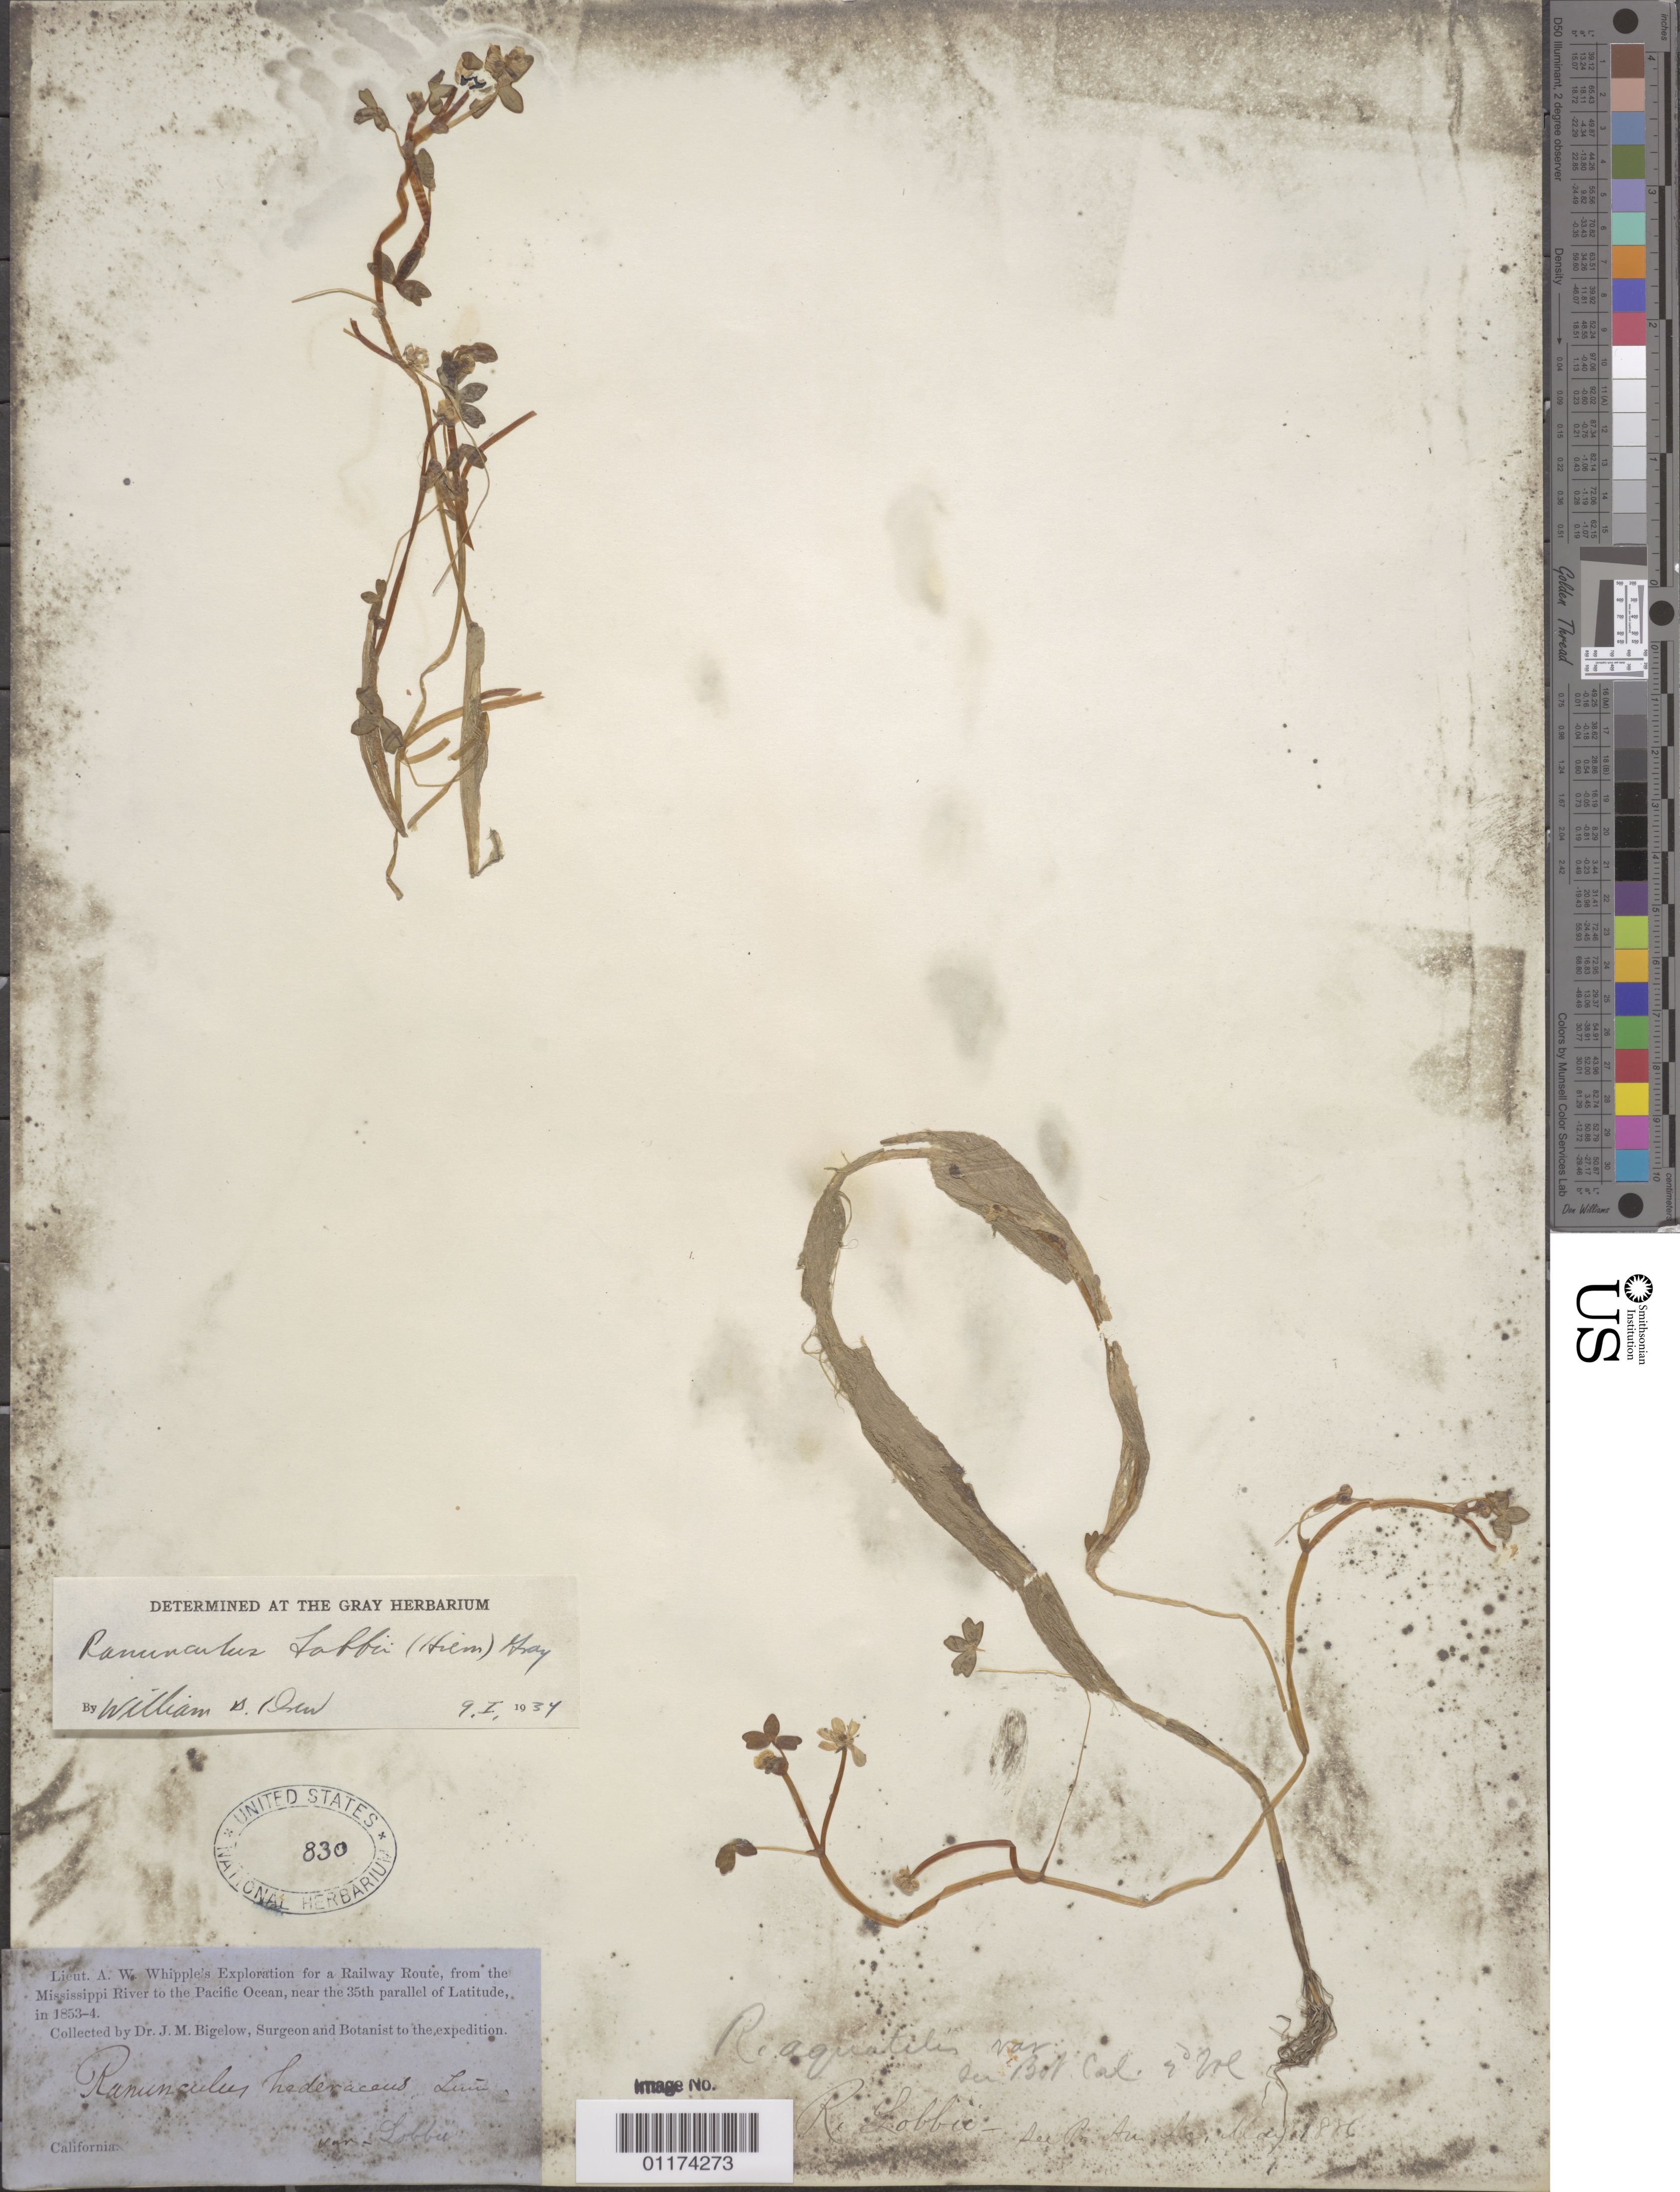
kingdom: Plantae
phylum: Tracheophyta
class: Magnoliopsida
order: Ranunculales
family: Ranunculaceae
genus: Ranunculus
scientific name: Ranunculus lobbii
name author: (Hiern) A. Gray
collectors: J. M. Bigelow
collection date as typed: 1853 to -- --- 1854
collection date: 1853/1854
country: United States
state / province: California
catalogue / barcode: US 830